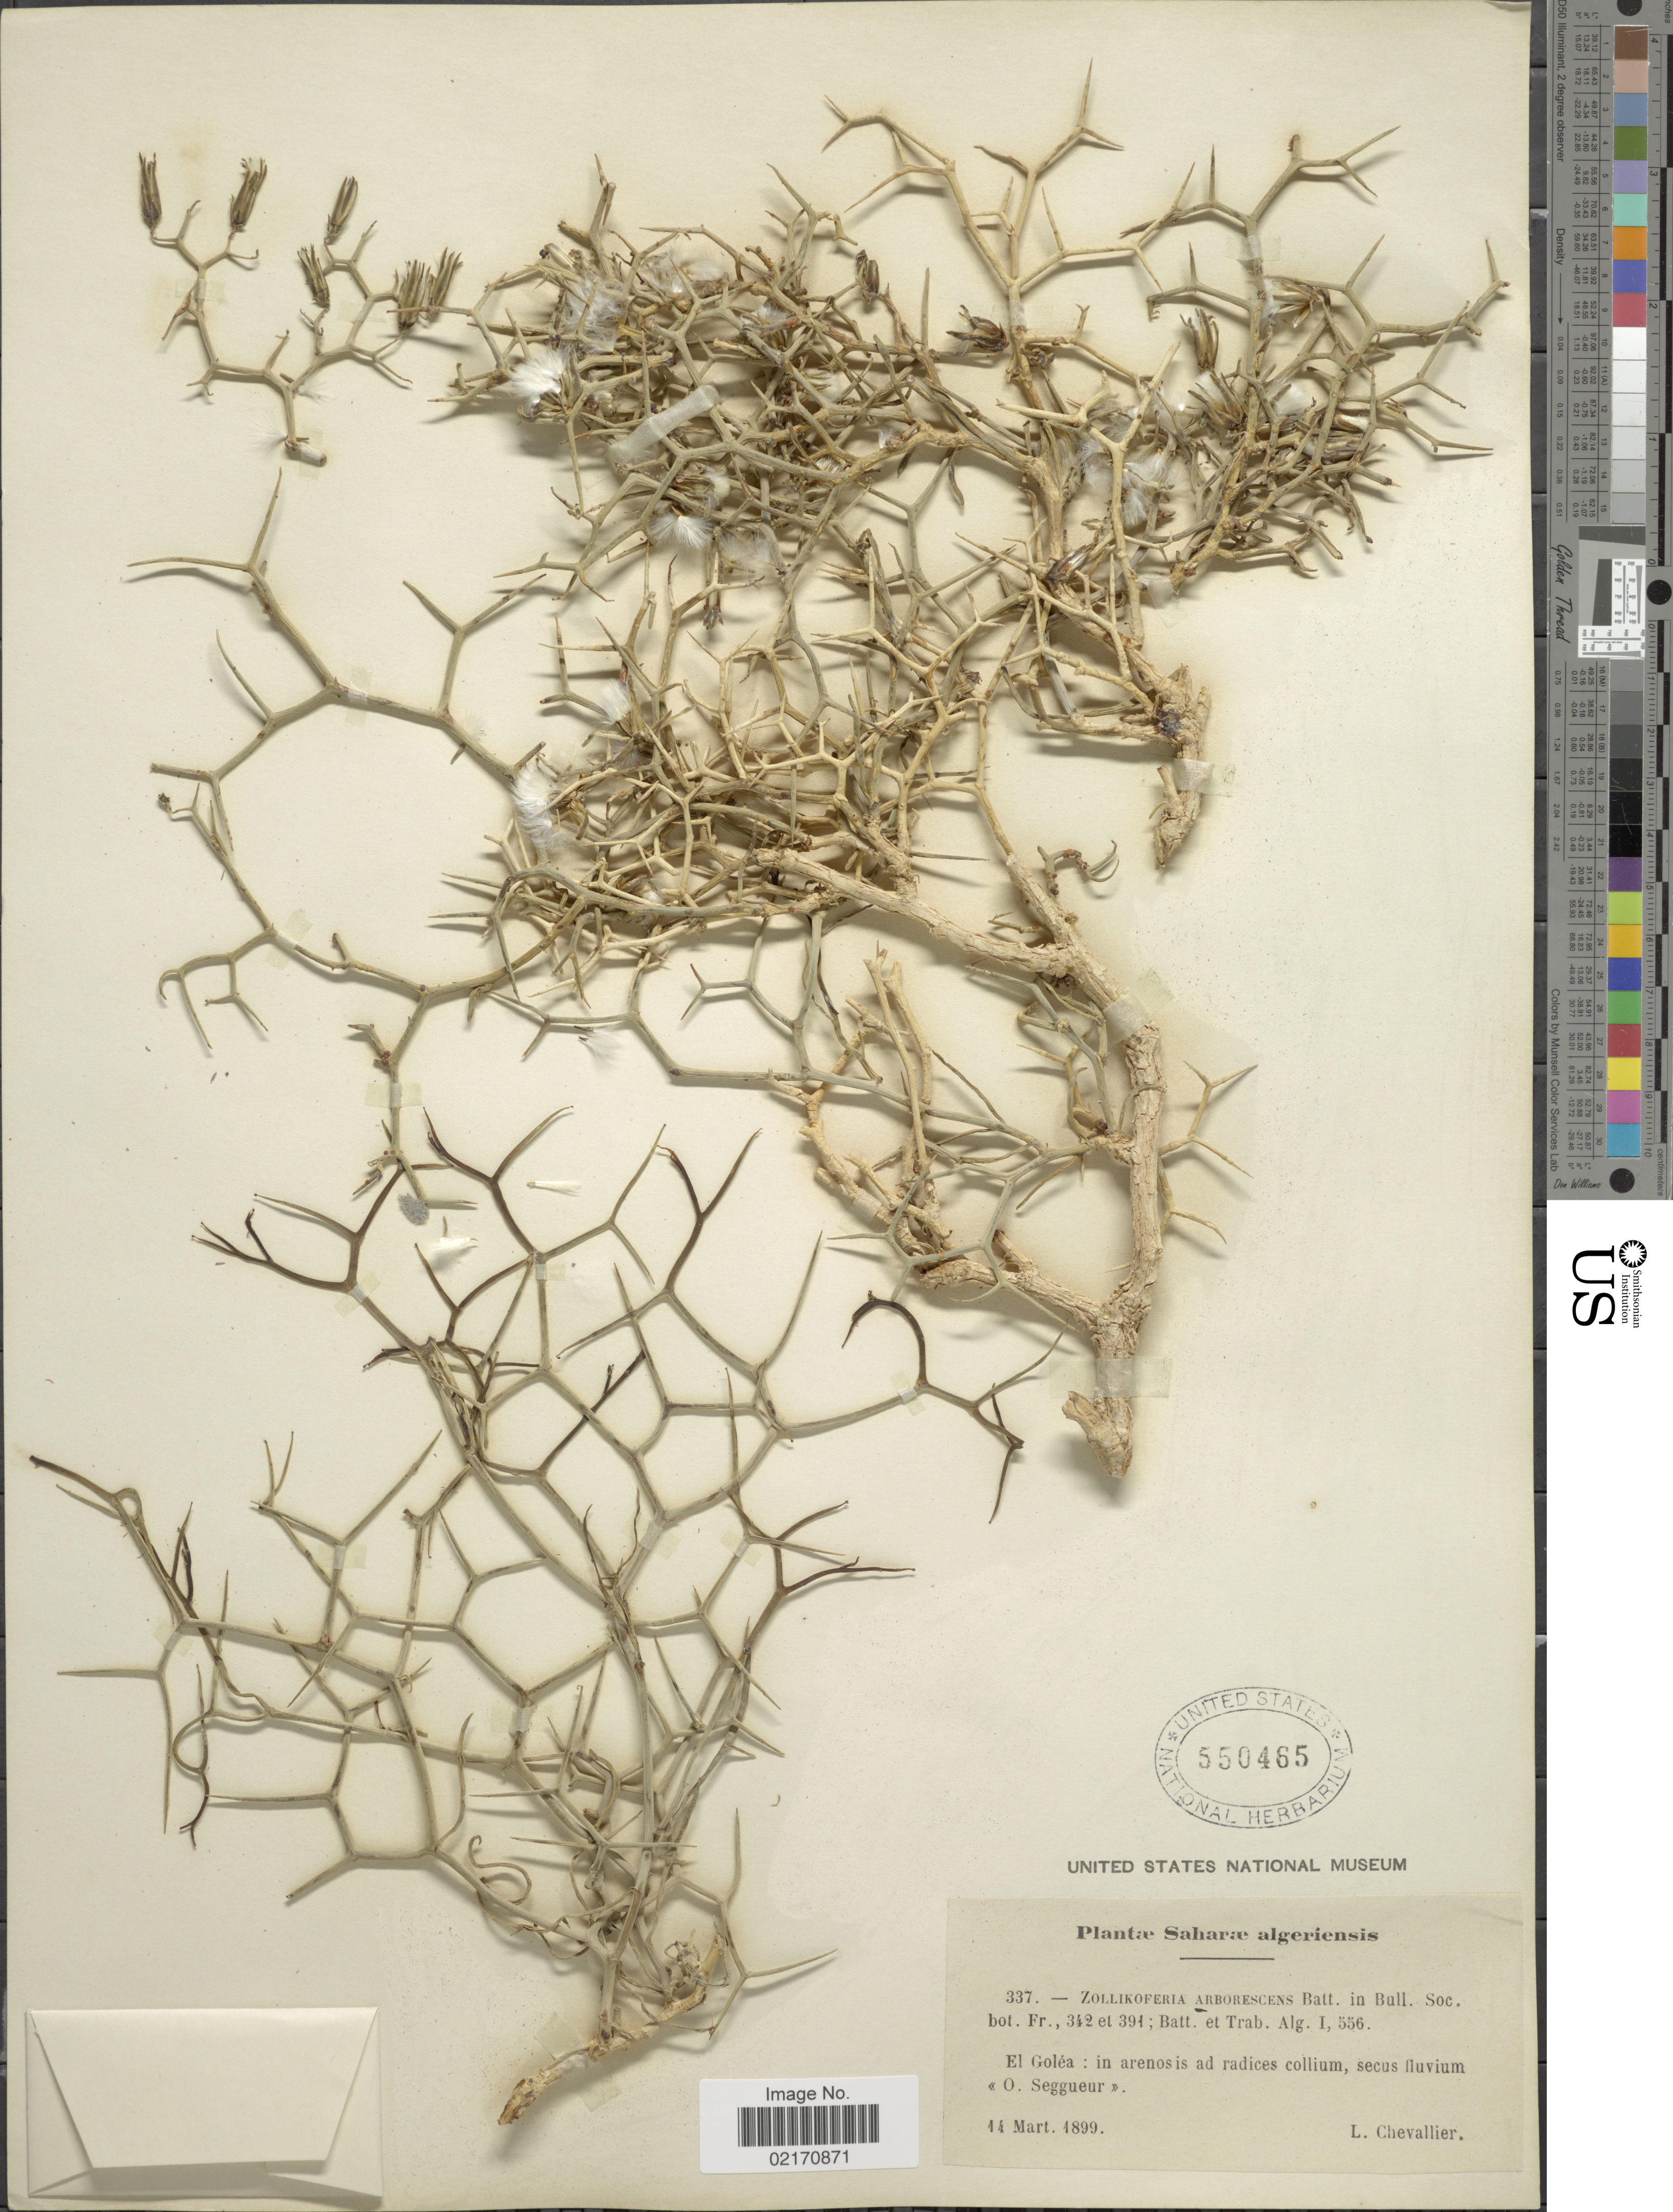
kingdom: Plantae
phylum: Tracheophyta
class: Magnoliopsida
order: Asterales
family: Asteraceae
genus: Launaea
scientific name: Launaea arborescens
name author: (Batt.) Murb.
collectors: L. Chevallier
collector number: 337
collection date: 1899-03-14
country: Algeria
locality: Saharae algeriensis, El Golea, O. Seggueur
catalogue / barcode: US 550465